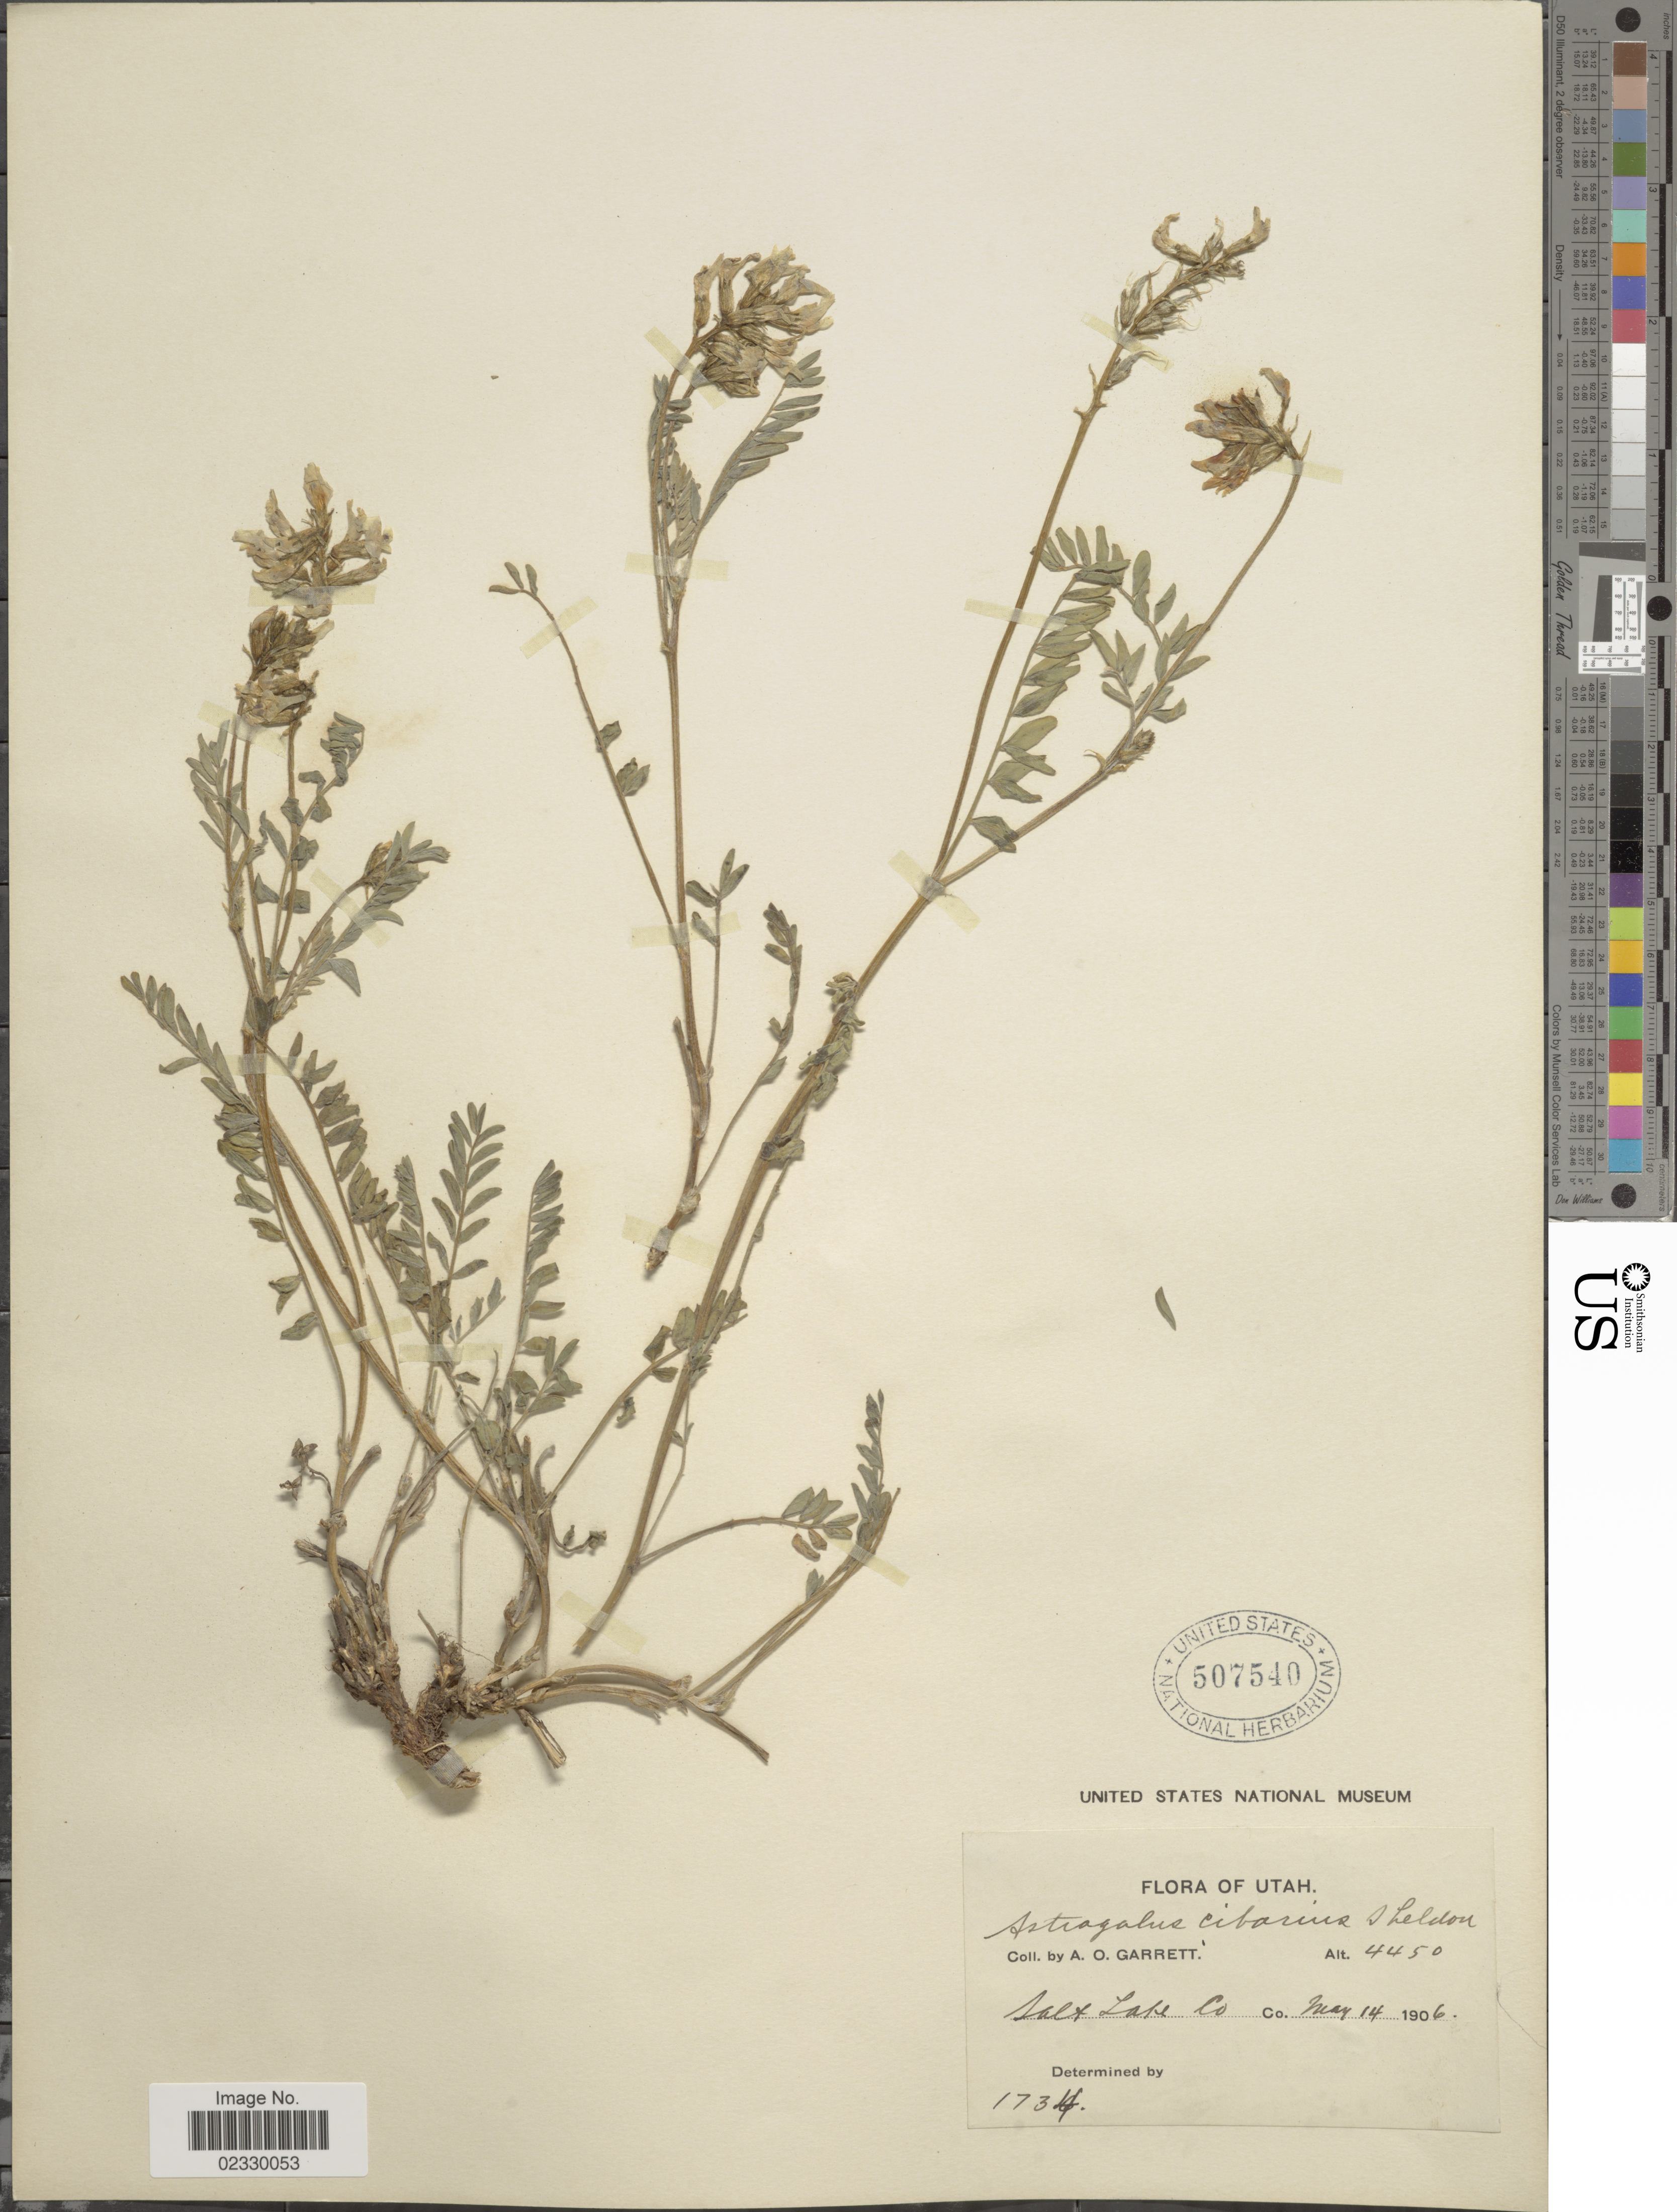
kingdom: Plantae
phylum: Tracheophyta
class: Magnoliopsida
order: Fabales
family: Fabaceae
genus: Astragalus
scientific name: Astragalus cibarius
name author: E. Sheld.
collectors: A. O. Garrett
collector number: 1734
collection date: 1906-05-14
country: United States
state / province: Utah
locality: Salt Lake Co.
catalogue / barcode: US 507540